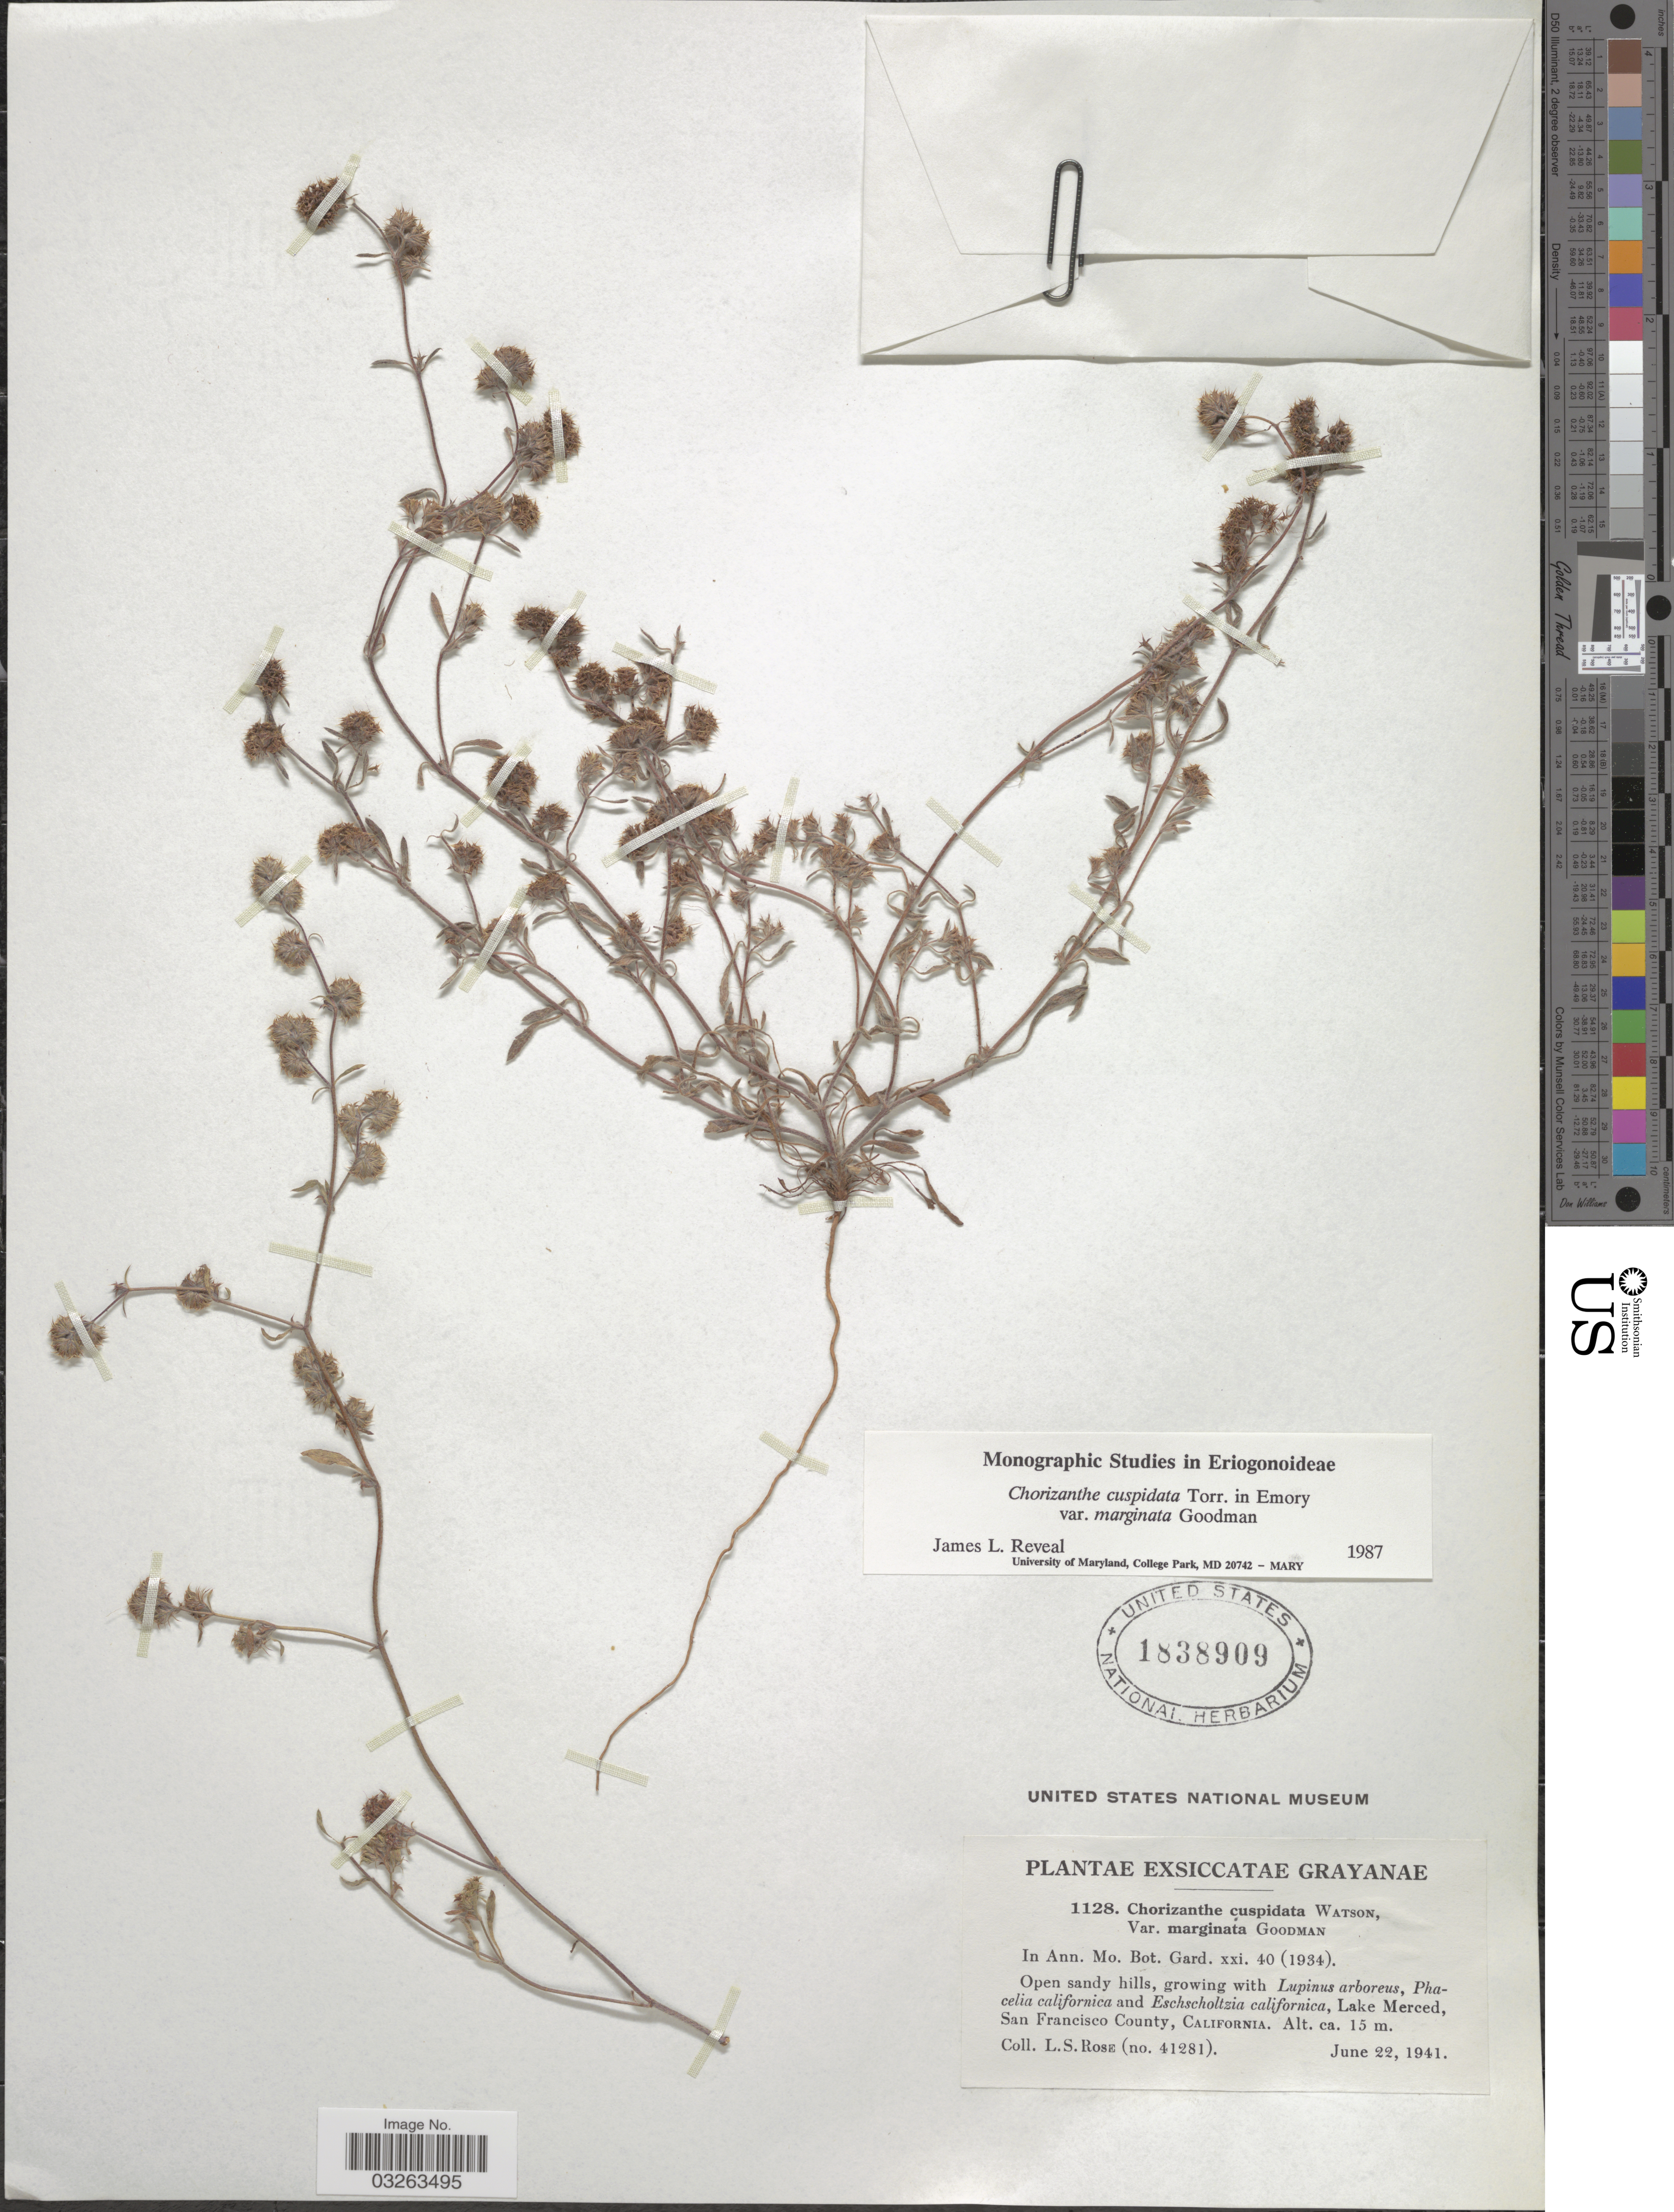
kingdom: Plantae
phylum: Tracheophyta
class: Magnoliopsida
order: Caryophyllales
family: Polygonaceae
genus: Chorizanthe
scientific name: Chorizanthe cuspidata var. marginata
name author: Goodman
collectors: L. S. Rose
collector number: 41281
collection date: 1941-06-22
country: United States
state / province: California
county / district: San Francisco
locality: Lake Merced, San Francisco County.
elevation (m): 15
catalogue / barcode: US 1838909